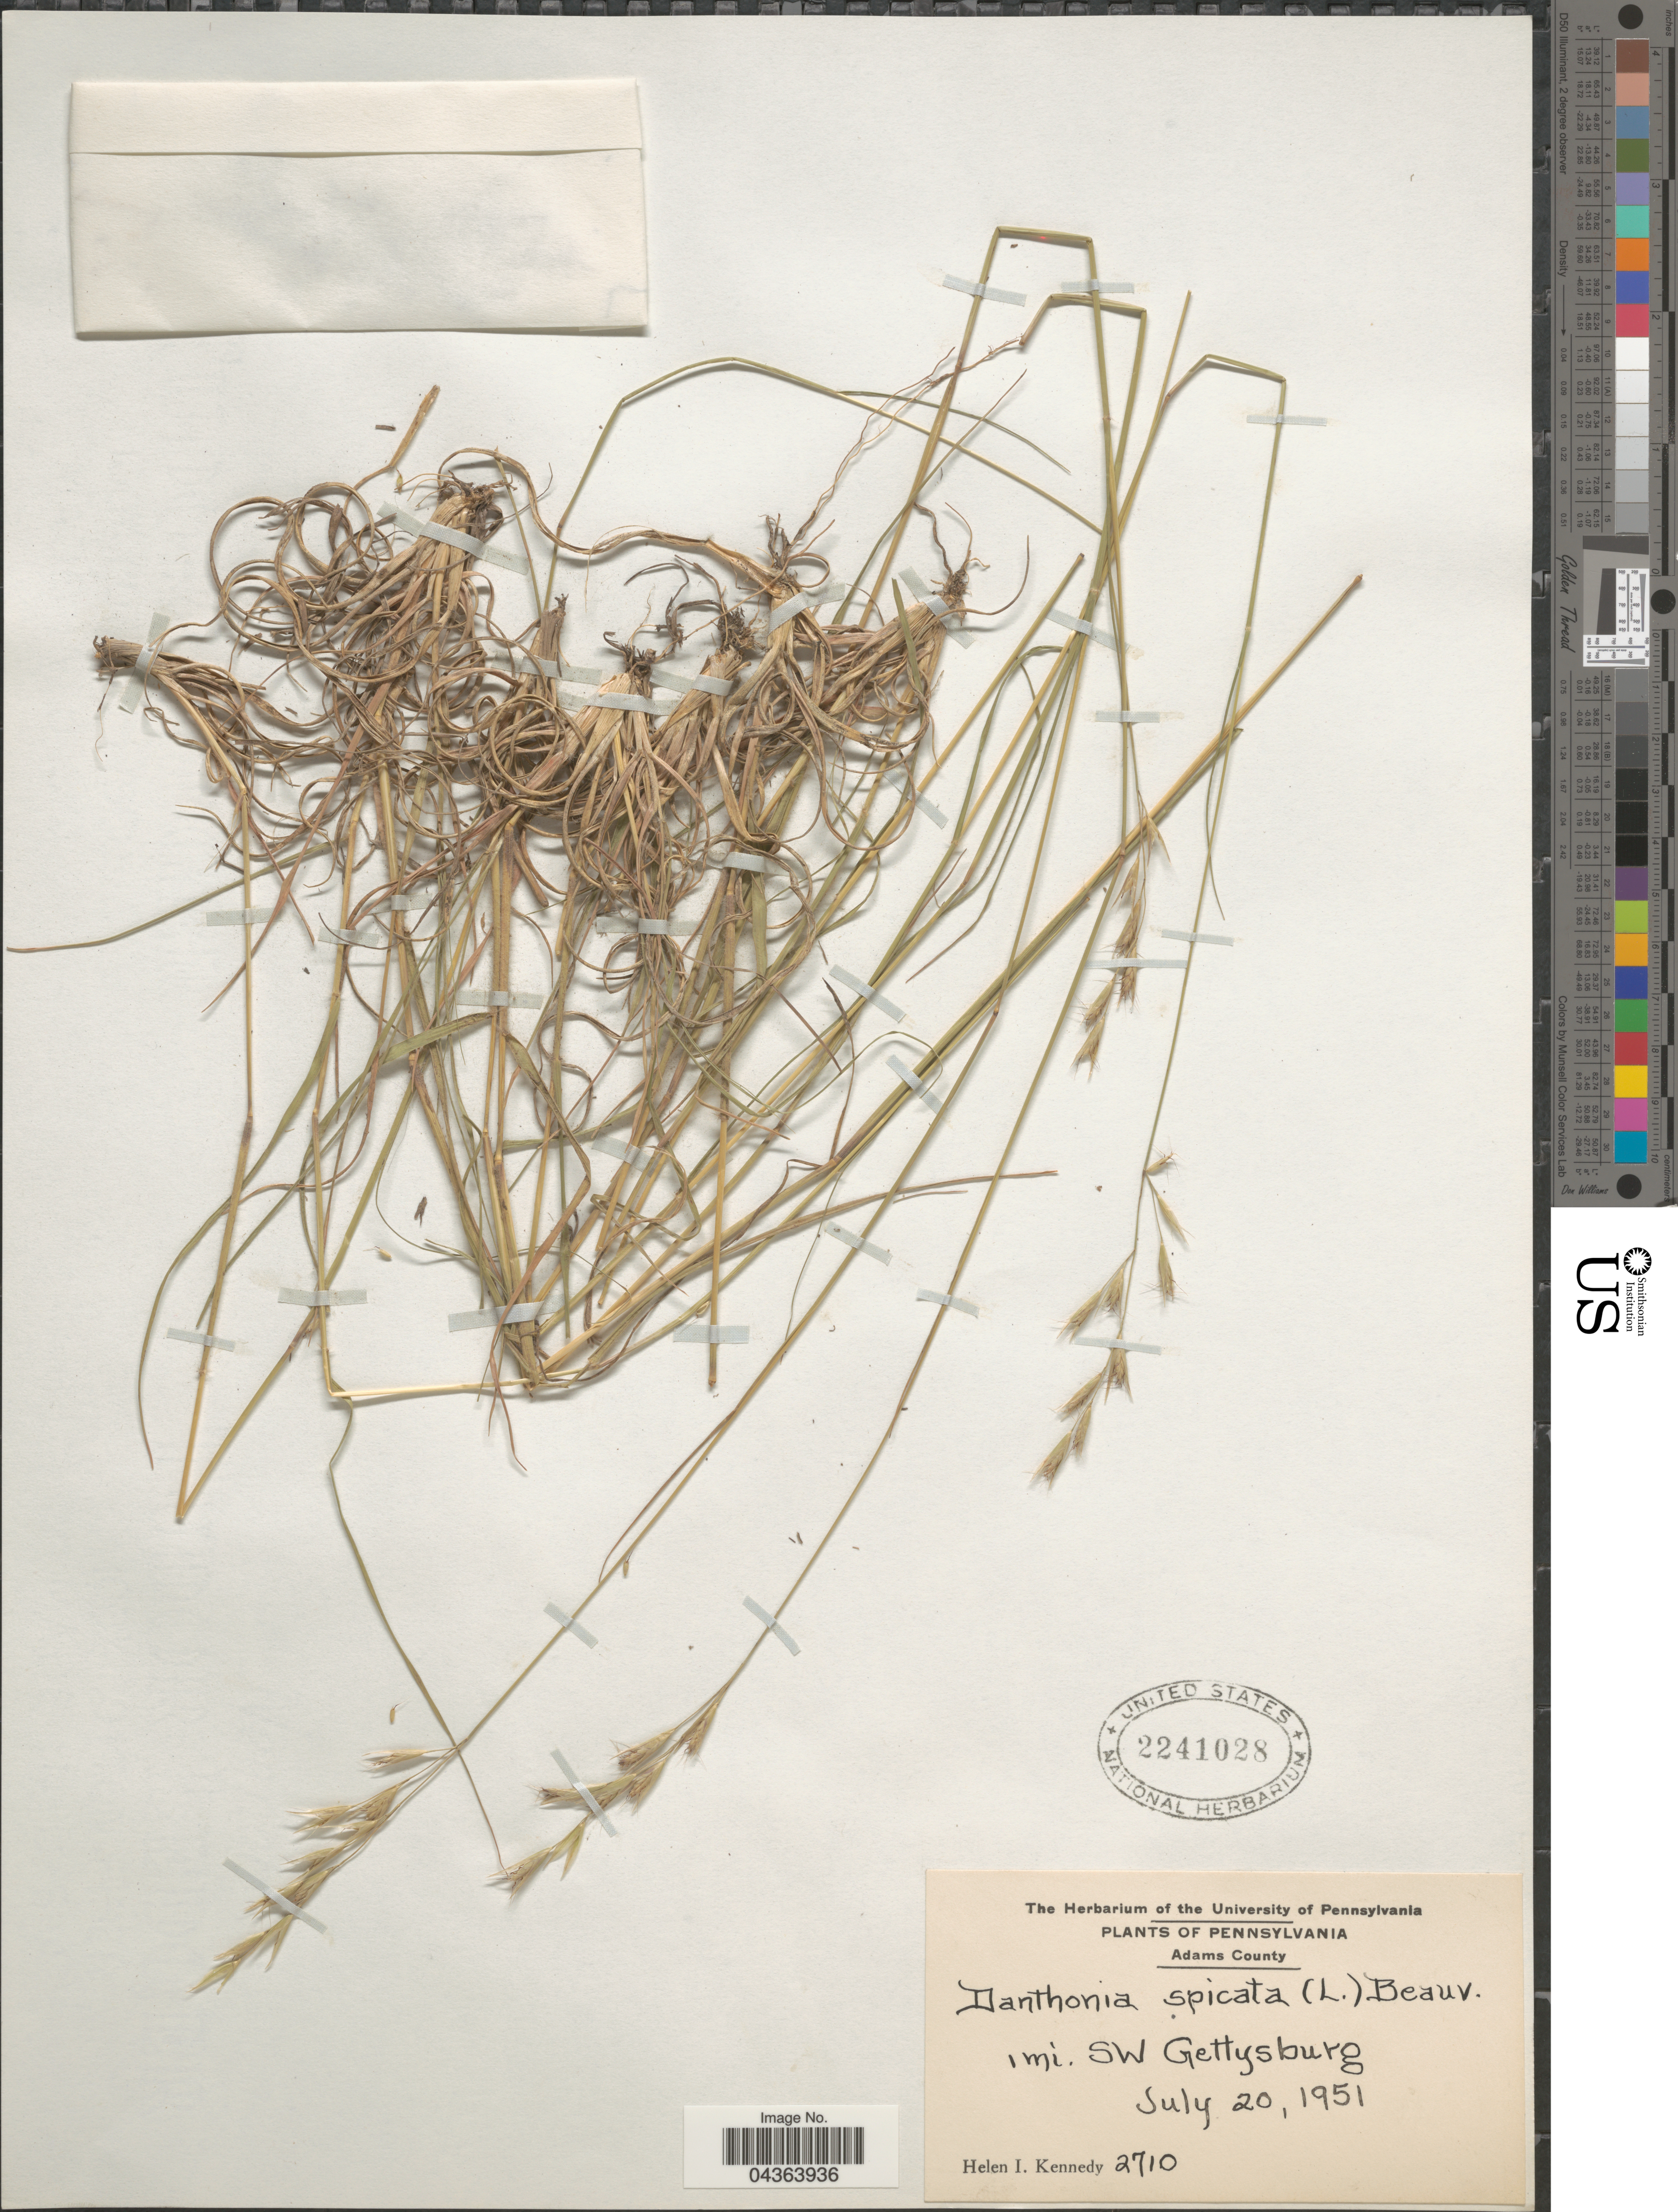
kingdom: Plantae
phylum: Tracheophyta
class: Liliopsida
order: Poales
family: Poaceae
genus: Danthonia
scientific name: Danthonia spicata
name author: (L.) P. Beauv. ex Roem. & Schult.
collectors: H. Kennedy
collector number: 2710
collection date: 1951-07-20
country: United States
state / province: Pennsylvania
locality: Adams County. 1 mi. SW Gettysburg.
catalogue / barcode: US 2241028